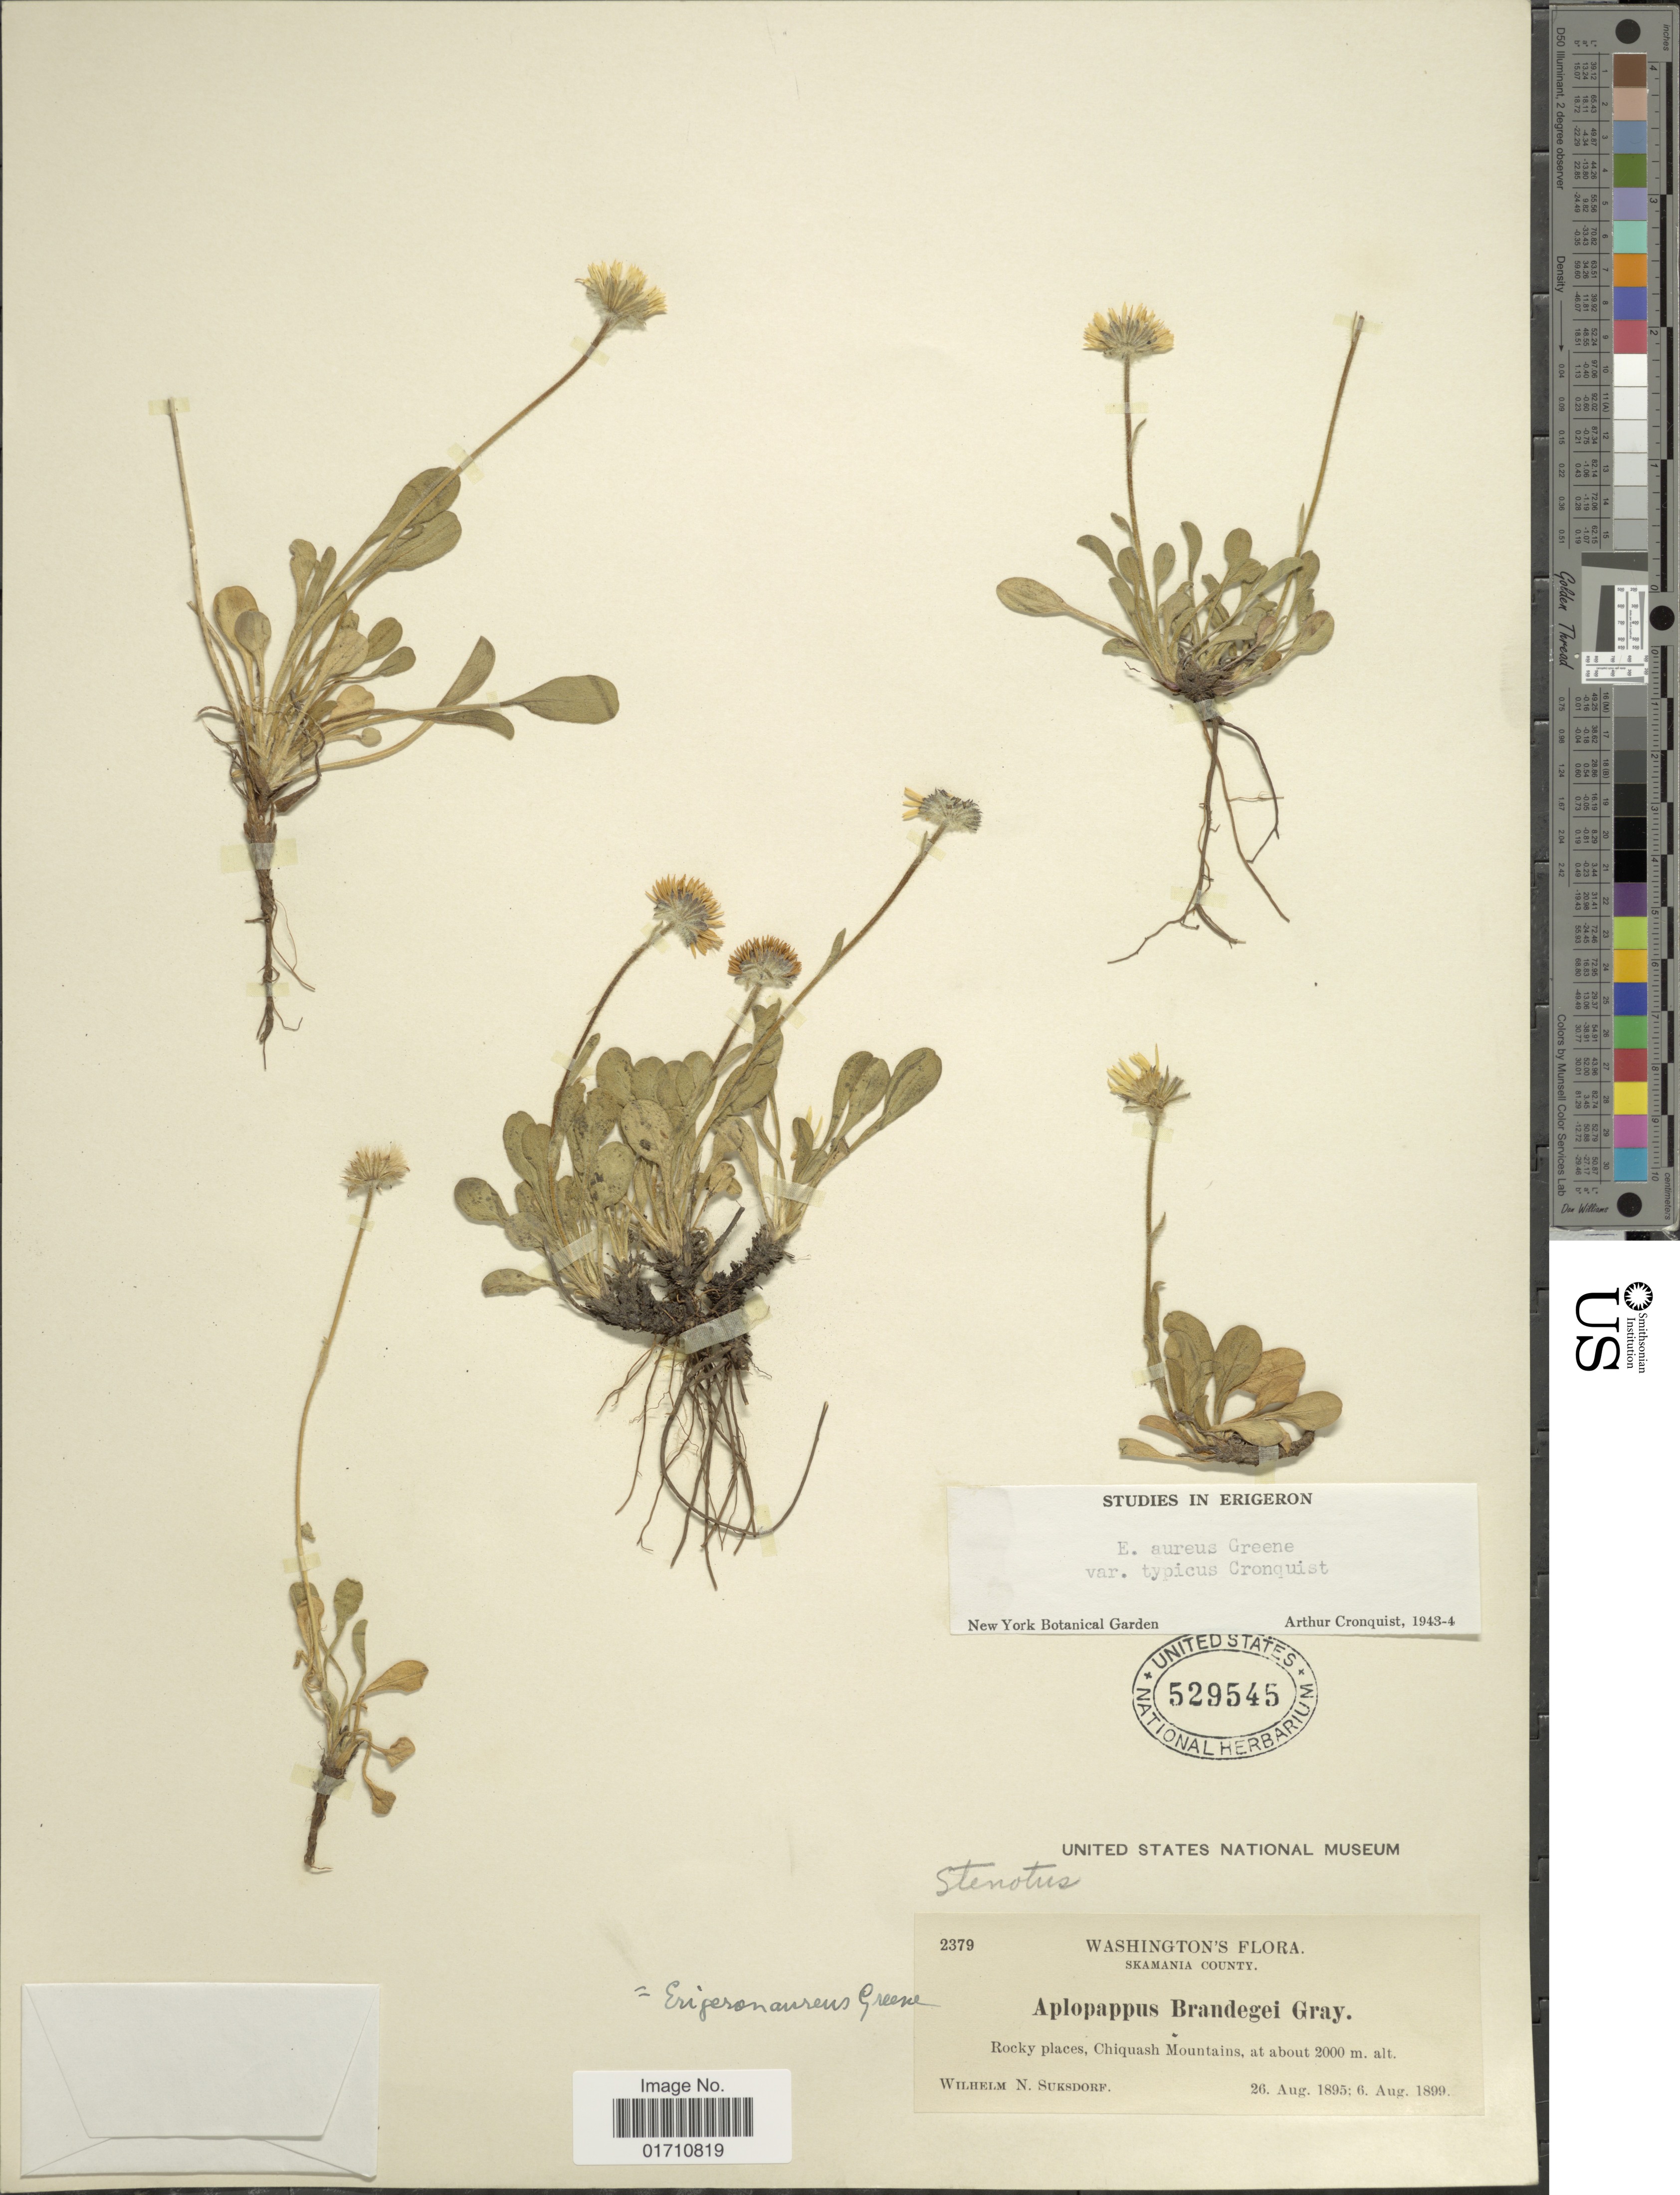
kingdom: Plantae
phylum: Tracheophyta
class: Magnoliopsida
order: Asterales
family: Asteraceae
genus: Erigeron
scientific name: Erigeron aureus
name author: Greene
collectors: W. N. Suksdorf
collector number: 2379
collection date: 1895-08-26/1899-08-06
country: United States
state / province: Washington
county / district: Skamania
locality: Skamania County, Rocky places, Chiquash Mountains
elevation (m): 2000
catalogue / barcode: US 529545